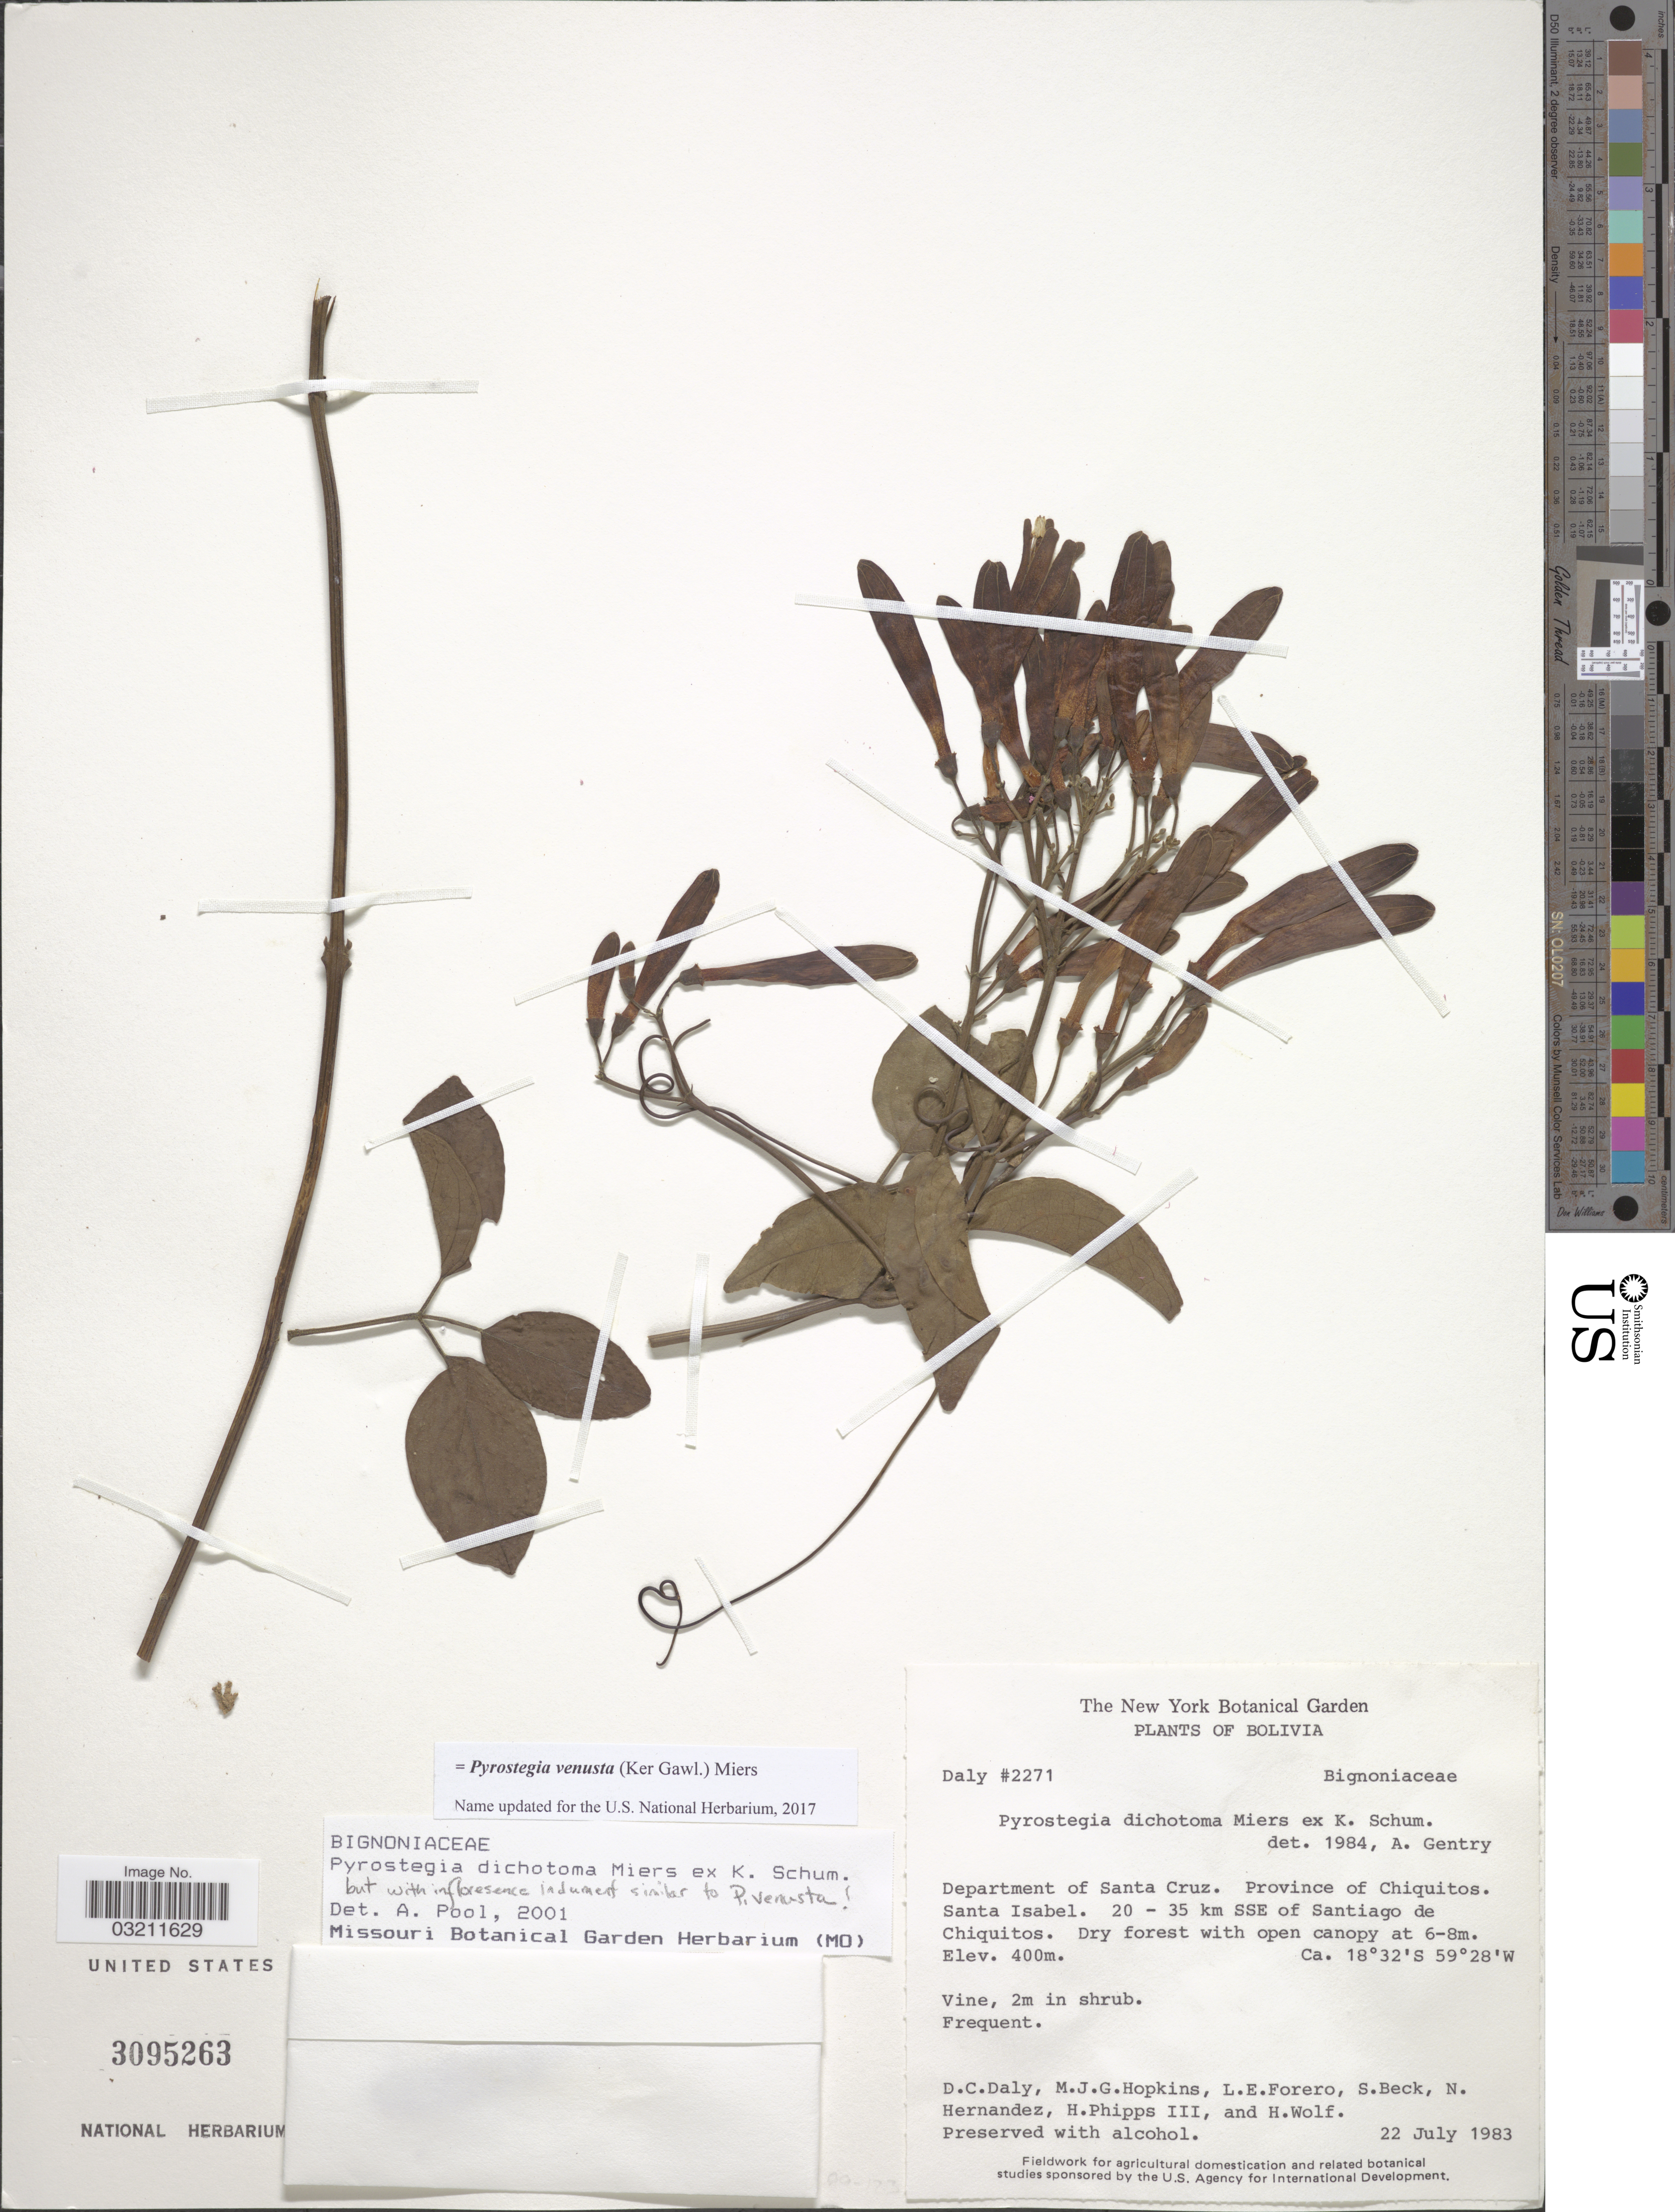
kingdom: Plantae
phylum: Tracheophyta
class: Magnoliopsida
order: Lamiales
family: Bignoniaceae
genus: Pyrostegia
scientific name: Pyrostegia venusta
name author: (Ker Gawl.) Miers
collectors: D. C. Daly, M. J. G. Hopkins, L. Forero, S. G. Beck & et al.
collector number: Daly 2271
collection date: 1983-07-22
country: Bolivia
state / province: Santa Cruz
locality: Department of Santa Cruz. Province Chiquitos. Santa Isabel. 20 - 35 km SSE of Santiago de Chiquitos.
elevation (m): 400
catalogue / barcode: US 3095263